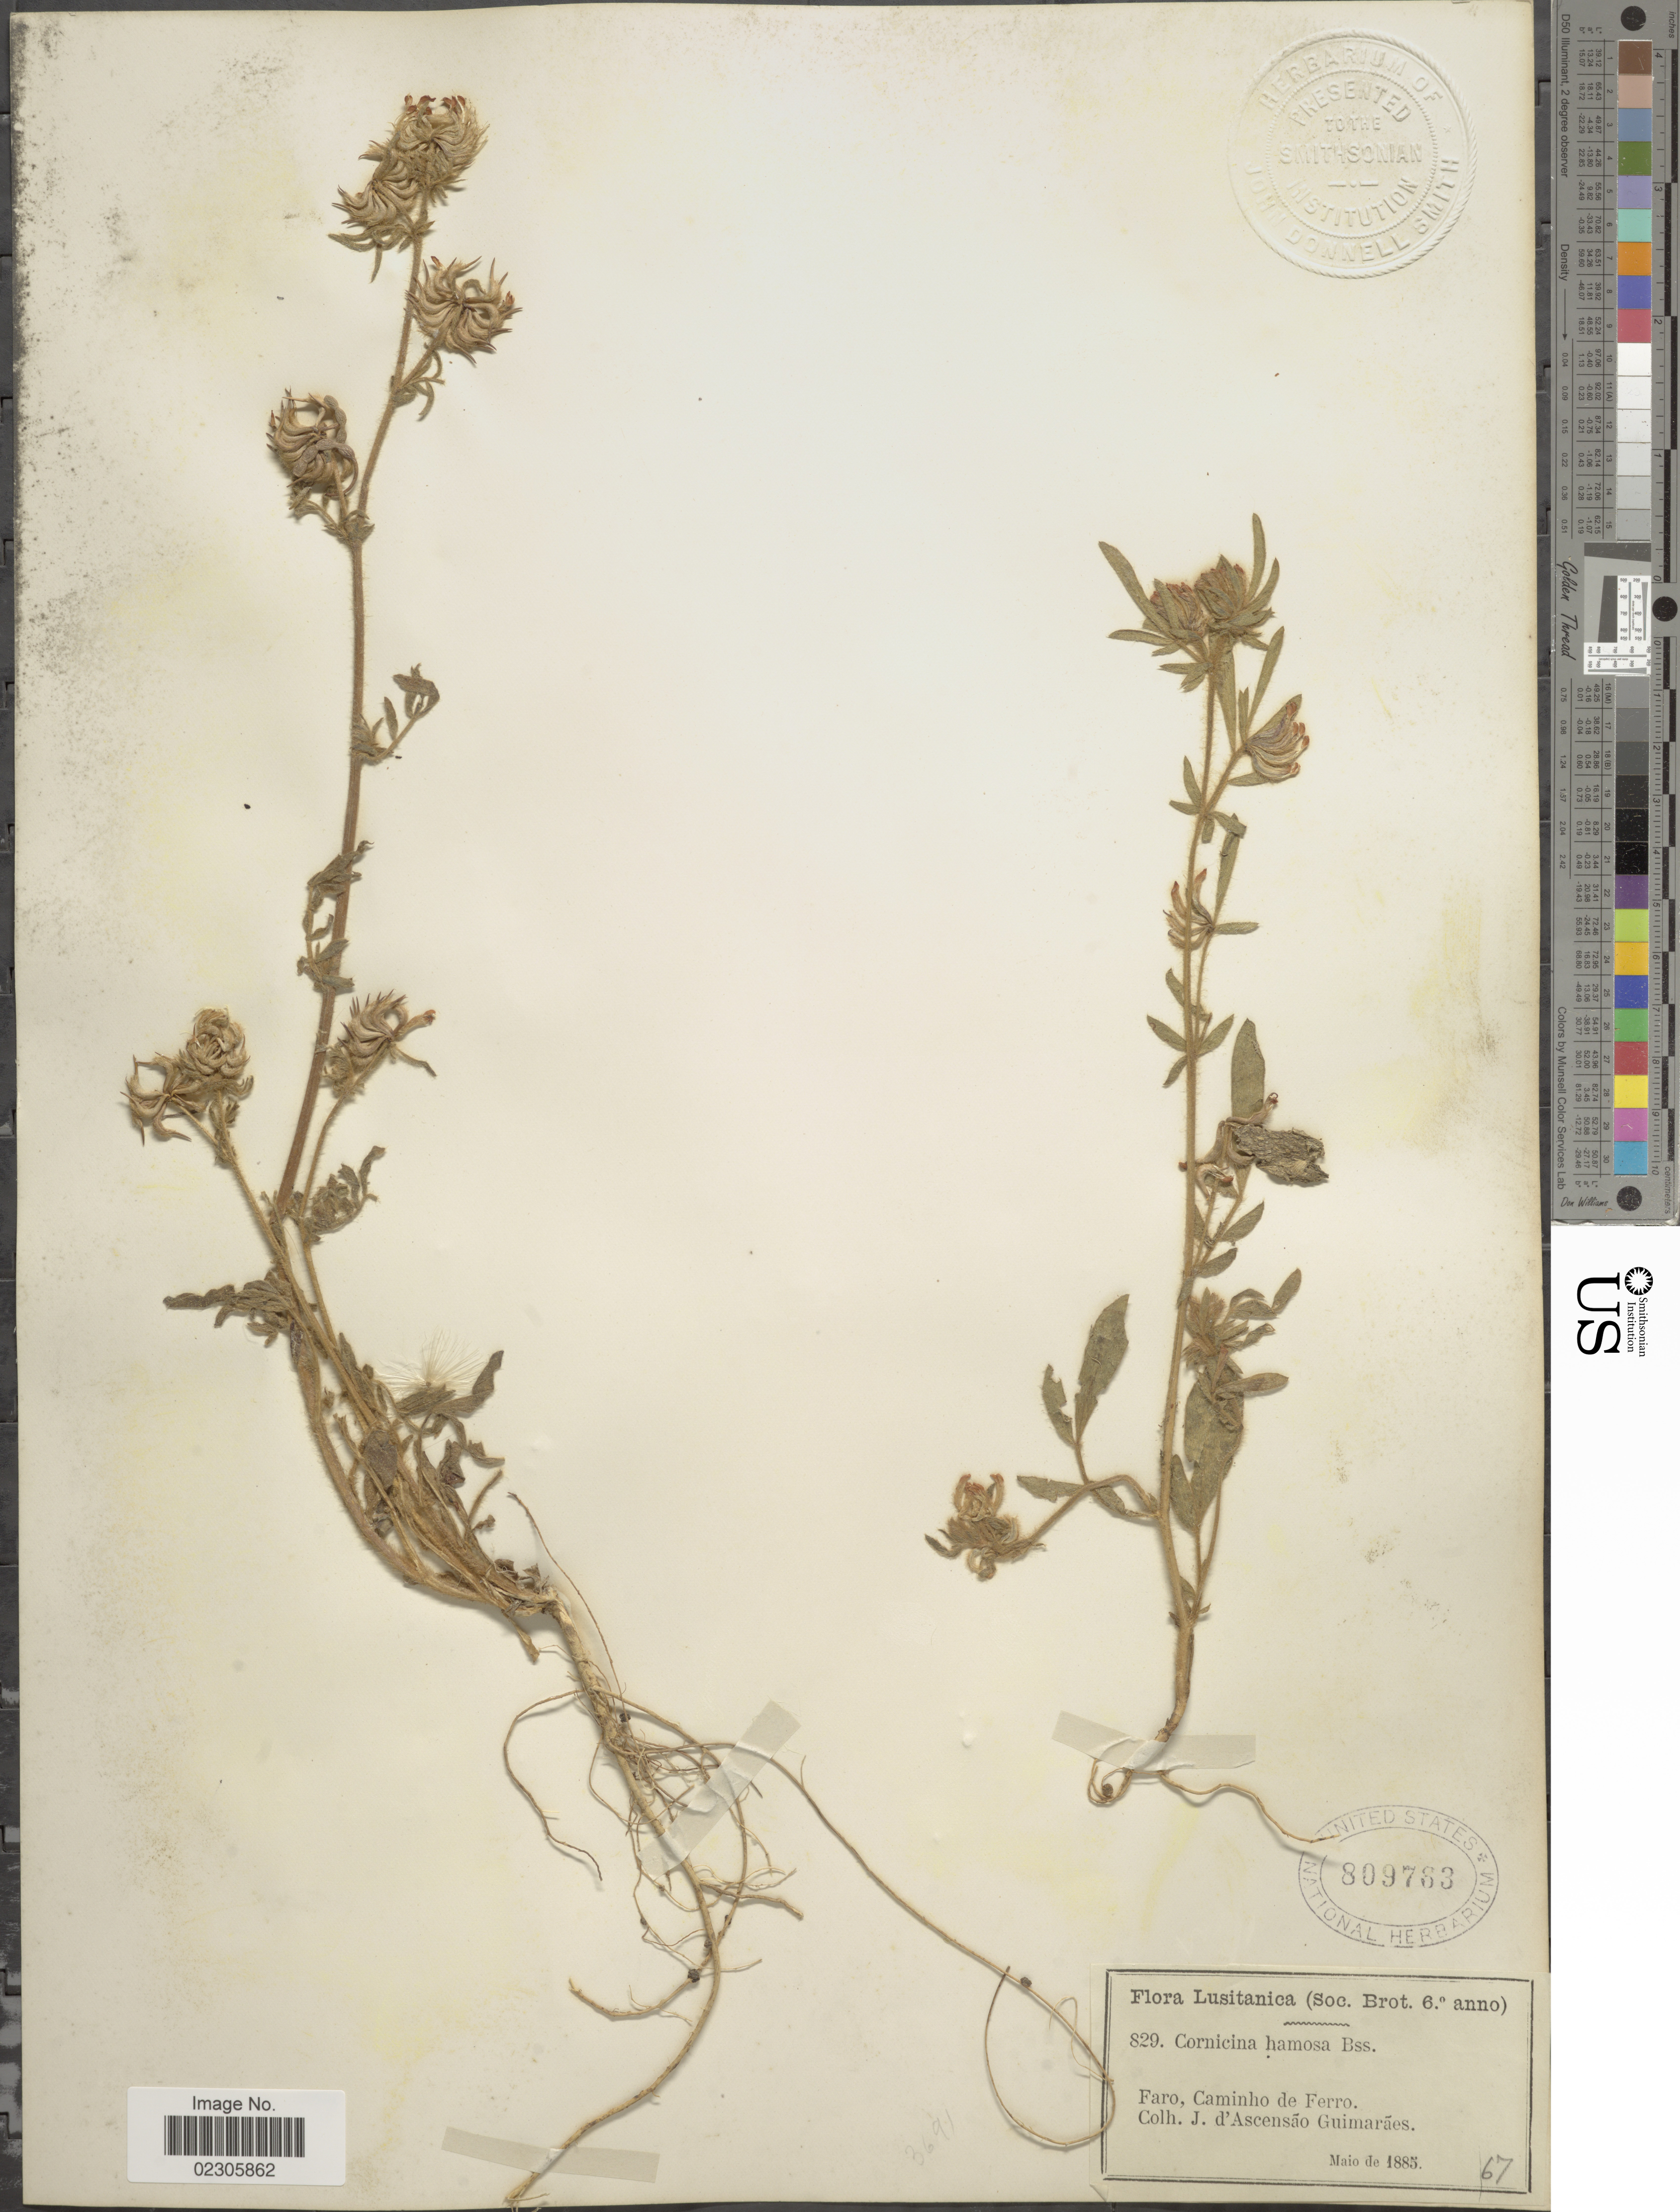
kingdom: Plantae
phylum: Tracheophyta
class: Magnoliopsida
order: Fabales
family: Fabaceae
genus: Anthyllis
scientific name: Anthyllis hamosa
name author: Desf.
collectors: J. Guimaraes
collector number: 829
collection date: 1885-05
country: Portugal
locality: Lusitanica, Faro, Caminho de Ferro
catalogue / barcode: US 809733